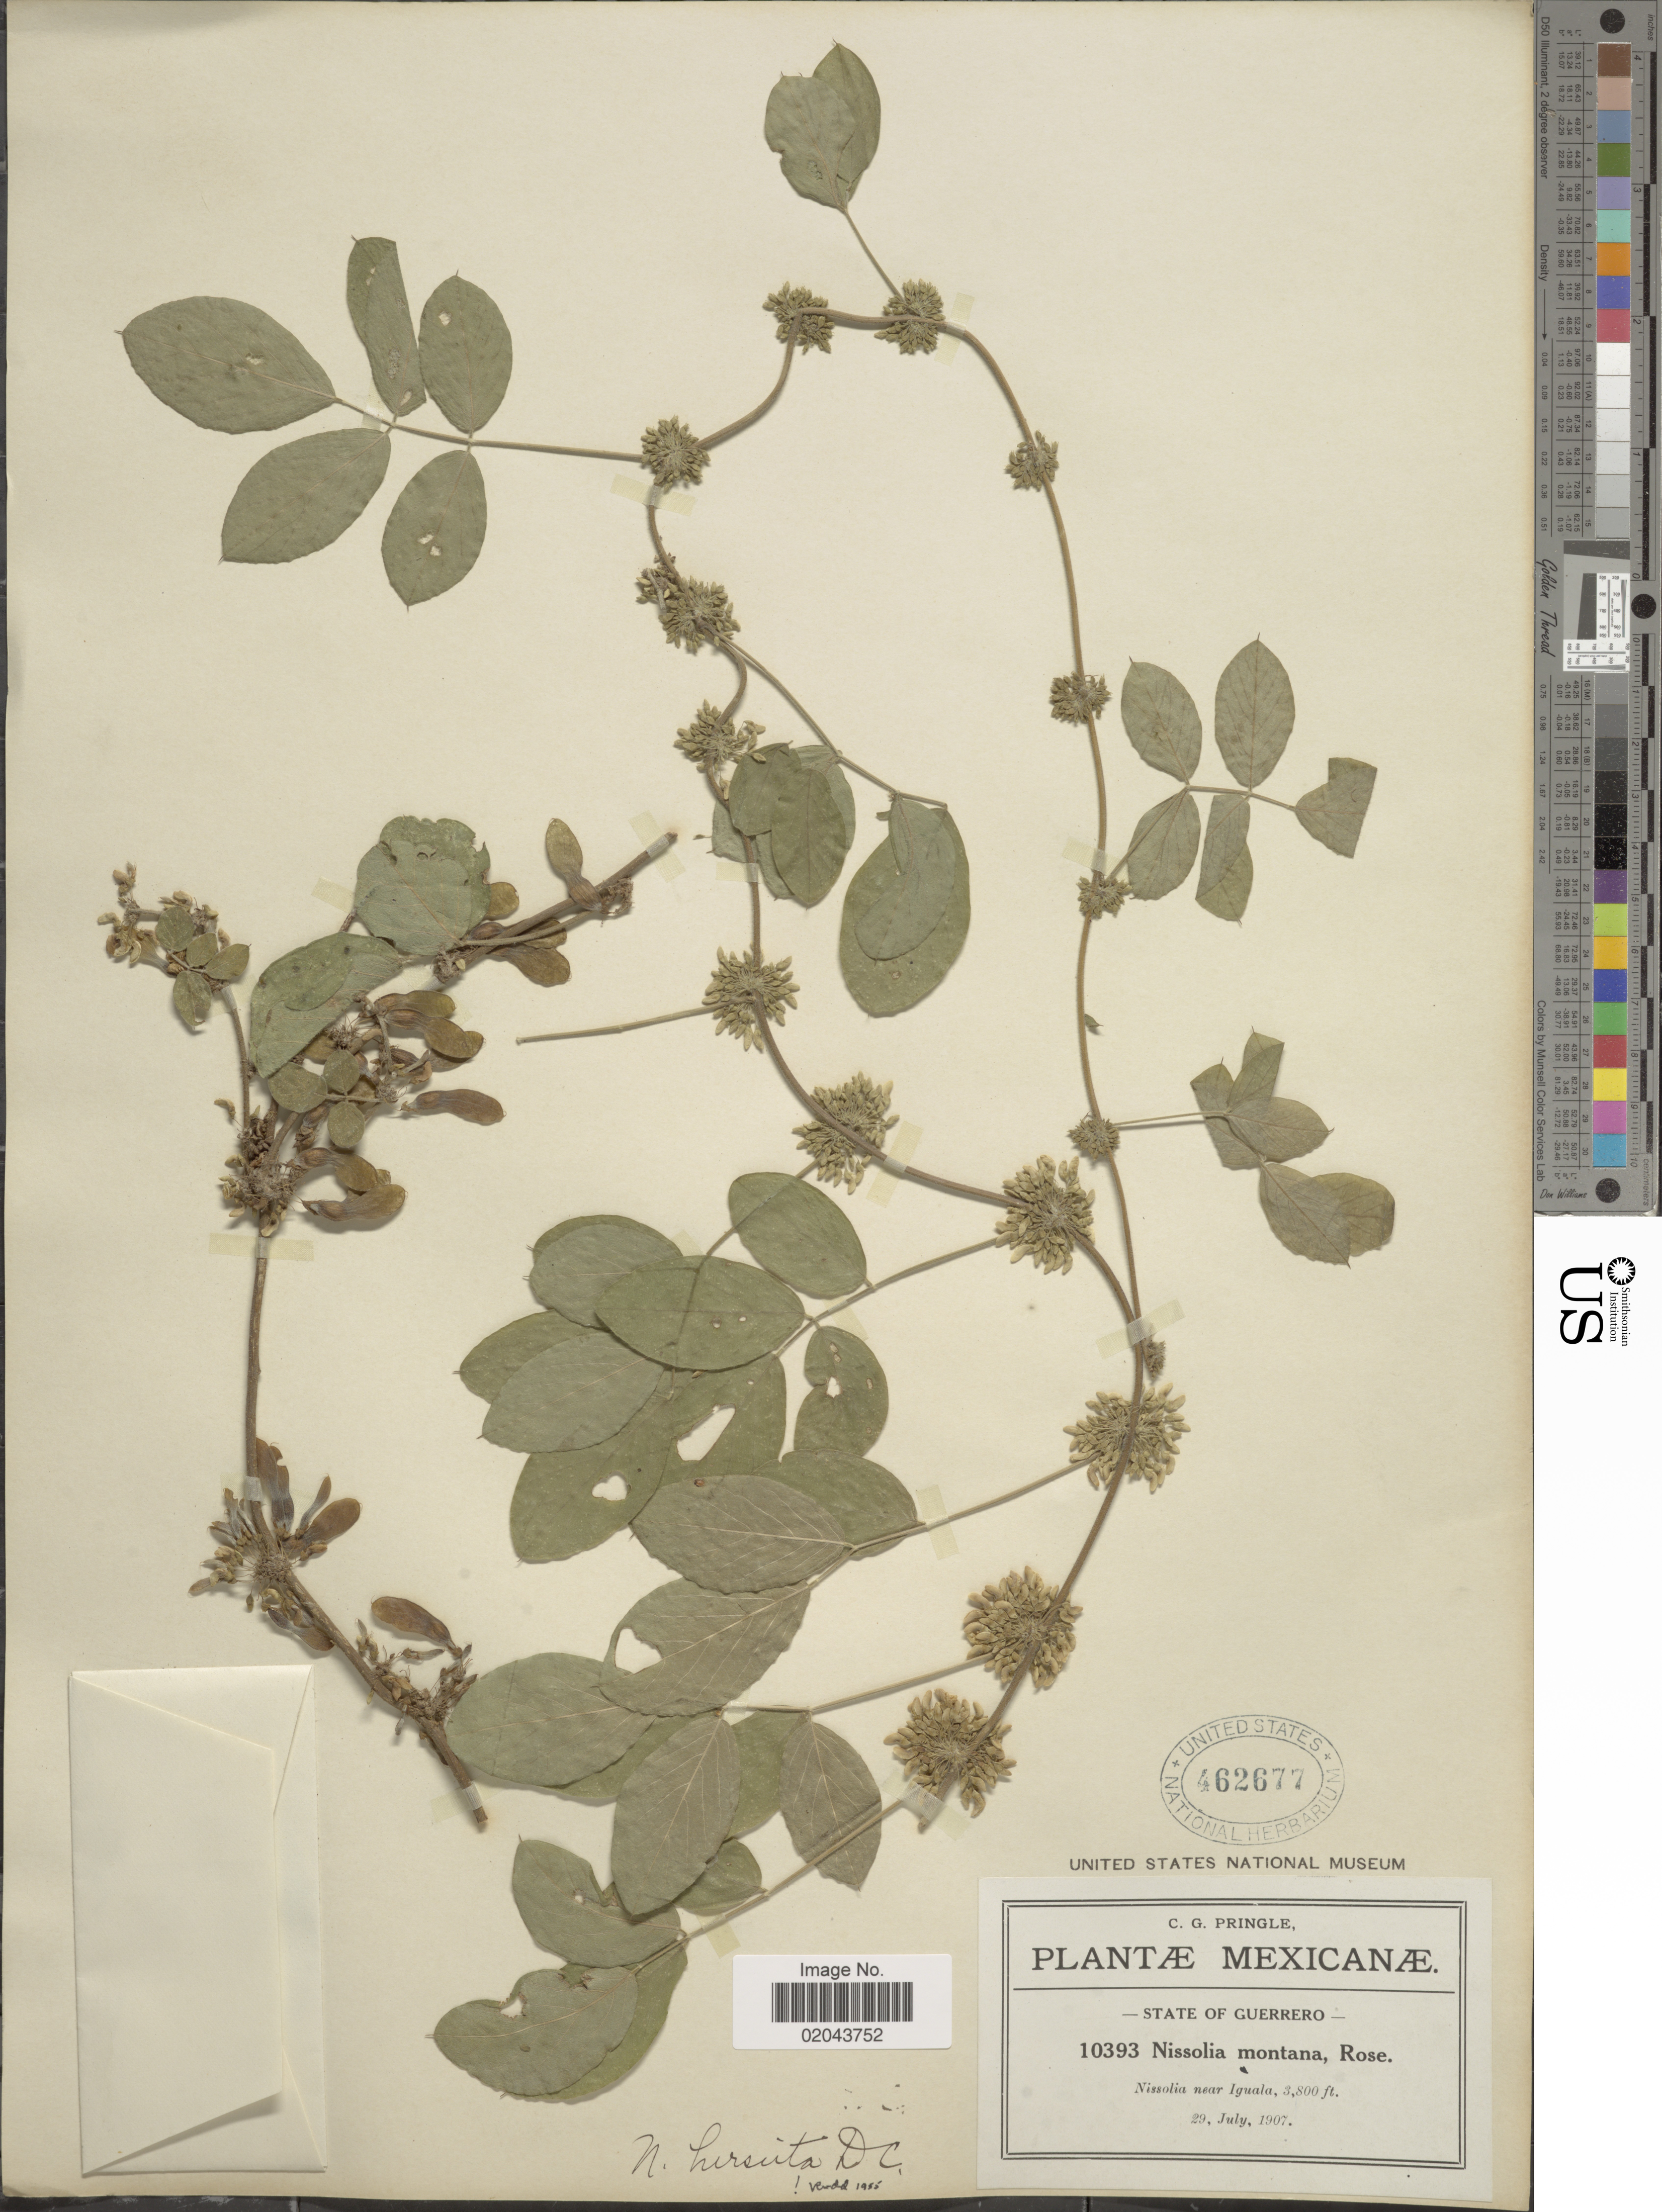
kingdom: Plantae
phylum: Tracheophyta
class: Magnoliopsida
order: Fabales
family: Fabaceae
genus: Nissolia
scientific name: Nissolia microptera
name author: Poir.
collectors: C. G. Pringle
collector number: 10393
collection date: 1907-07-29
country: Mexico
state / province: Guerrero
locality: Nissolia near iguala.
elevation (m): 1158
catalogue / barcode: US 462677